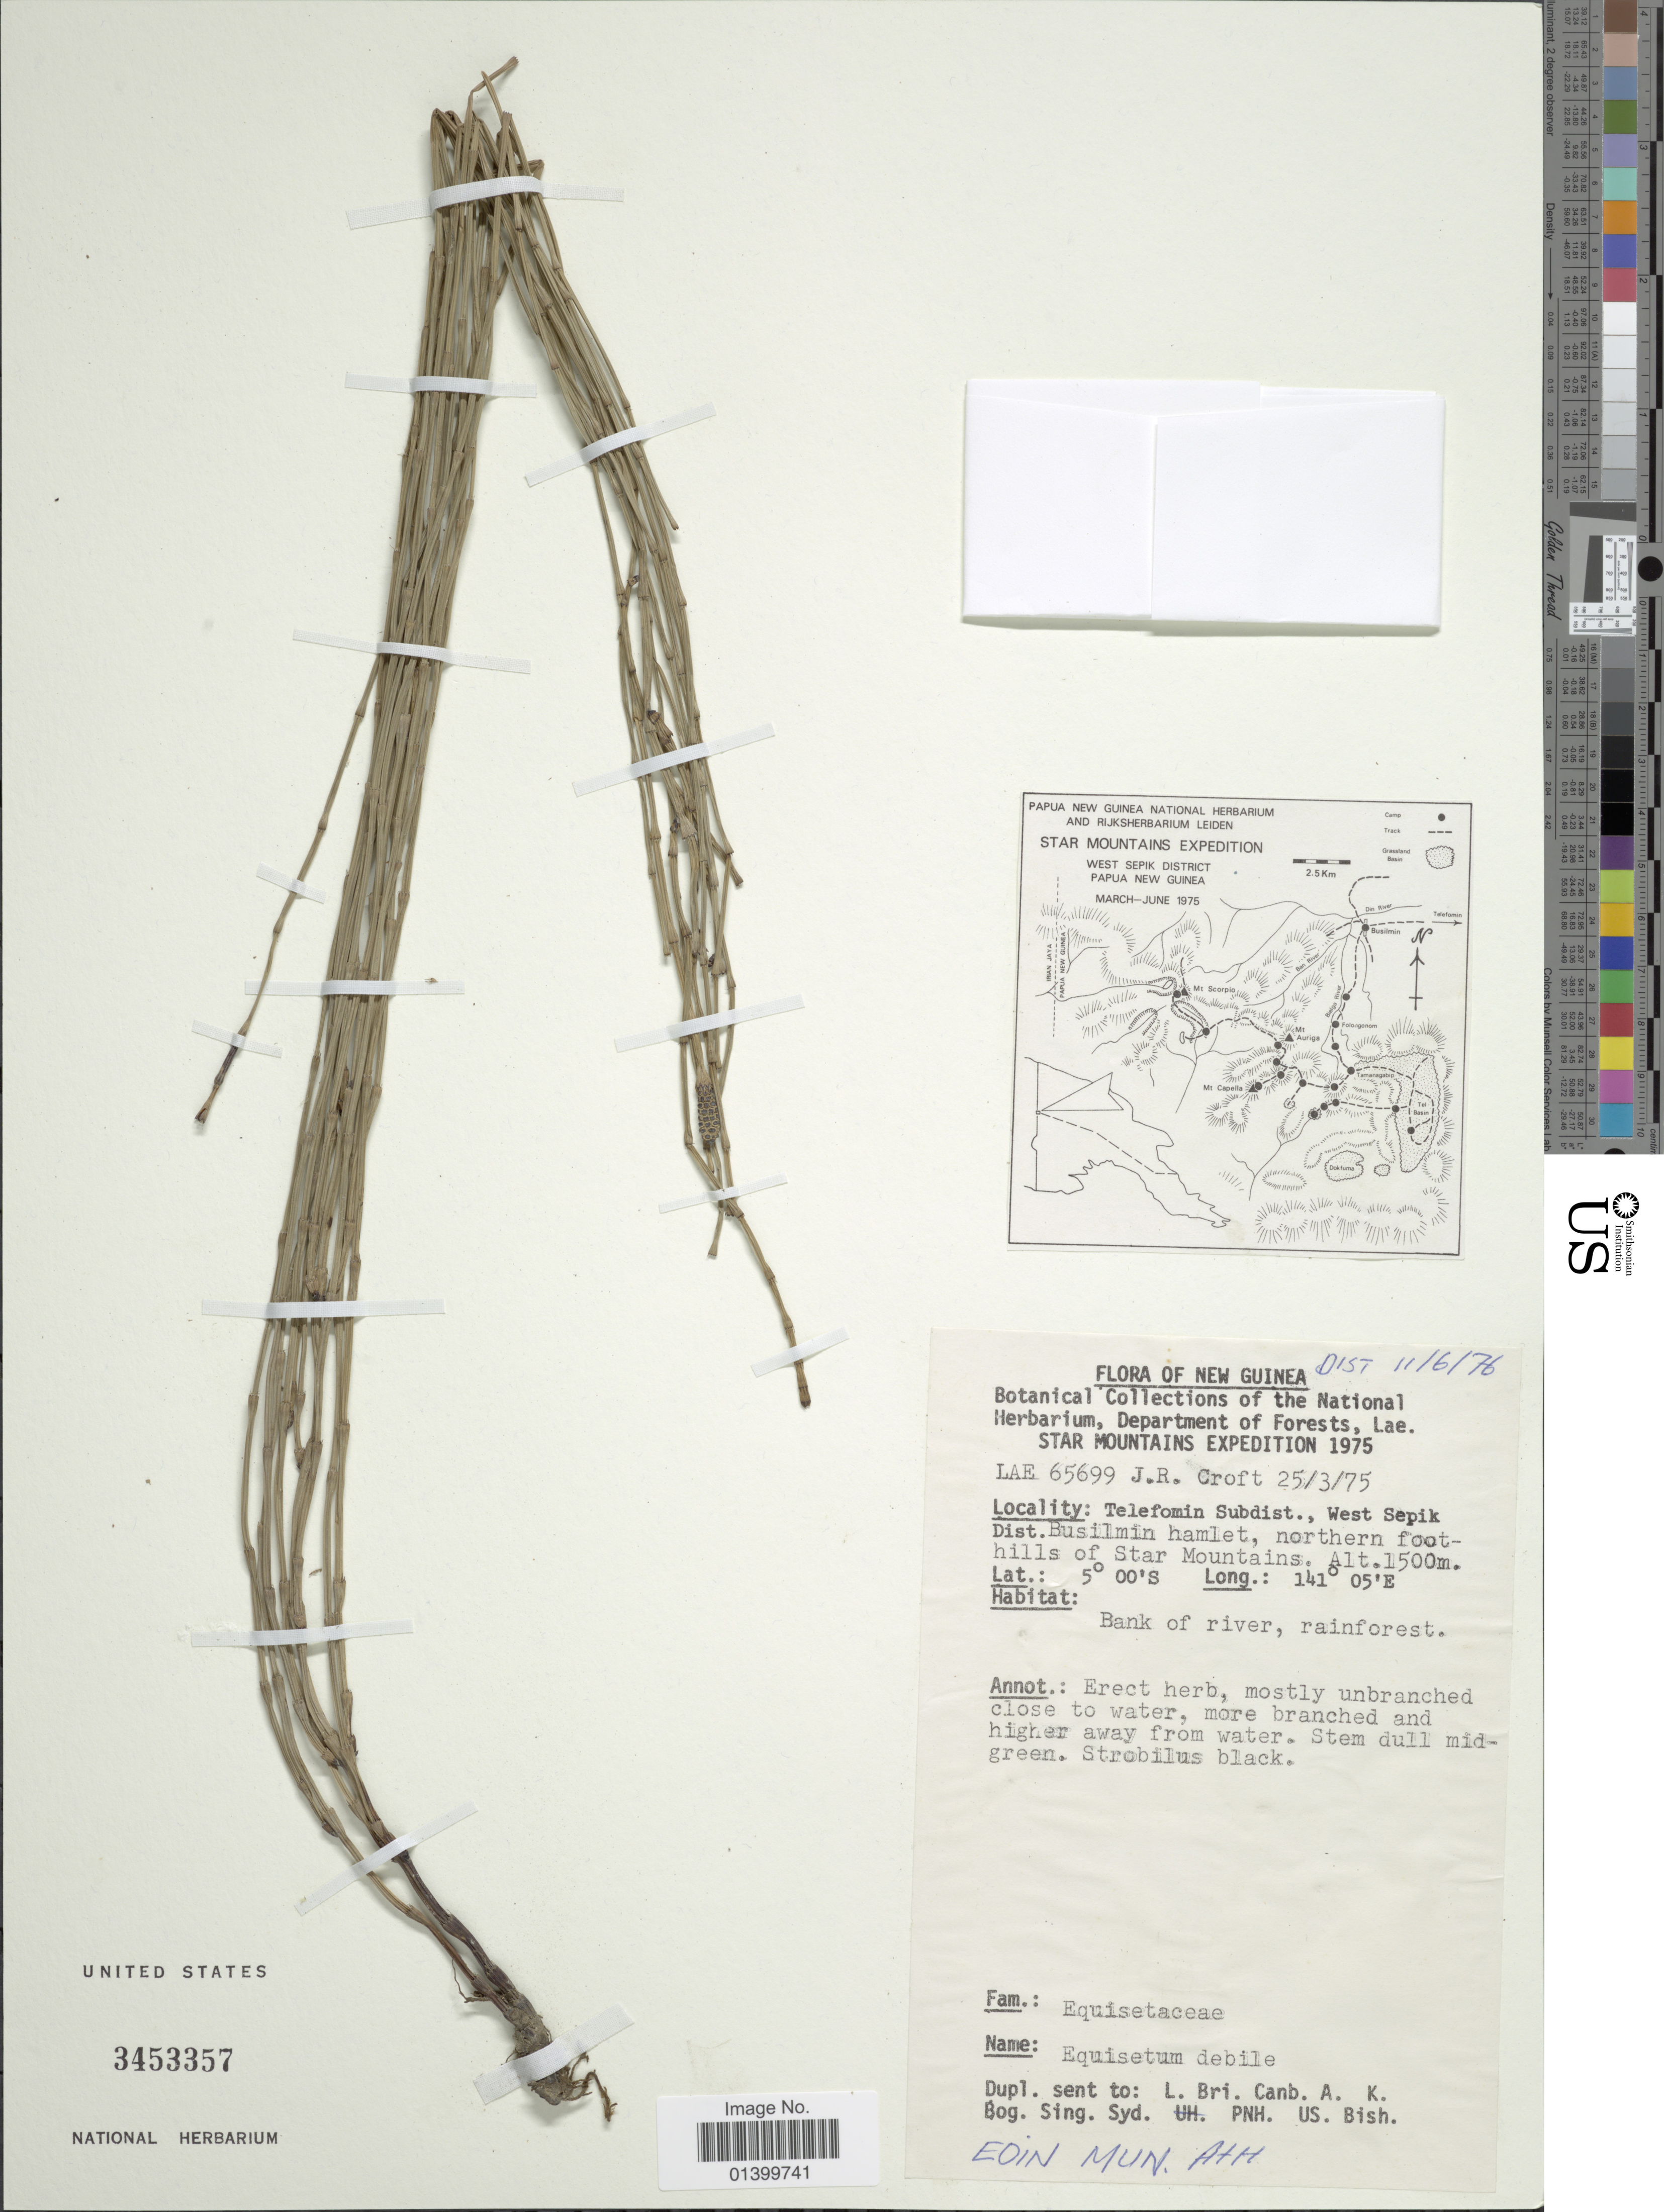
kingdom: Plantae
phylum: Tracheophyta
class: Polypodiopsida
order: Equisetales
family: Equisetaceae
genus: Equisetum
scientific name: Equisetum ramosissimum subsp. debile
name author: (Roxb. ex Vaucher) Hauke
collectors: J. R. Croft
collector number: LAE 65699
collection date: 1975-03-25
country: Papua New Guinea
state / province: Sandaun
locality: Flora of New Guinea. Telefomin Subdist., West Sepik Dist. Busilmin hamlet, northern foothills of Star Mountains.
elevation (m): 1500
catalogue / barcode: US 3453357